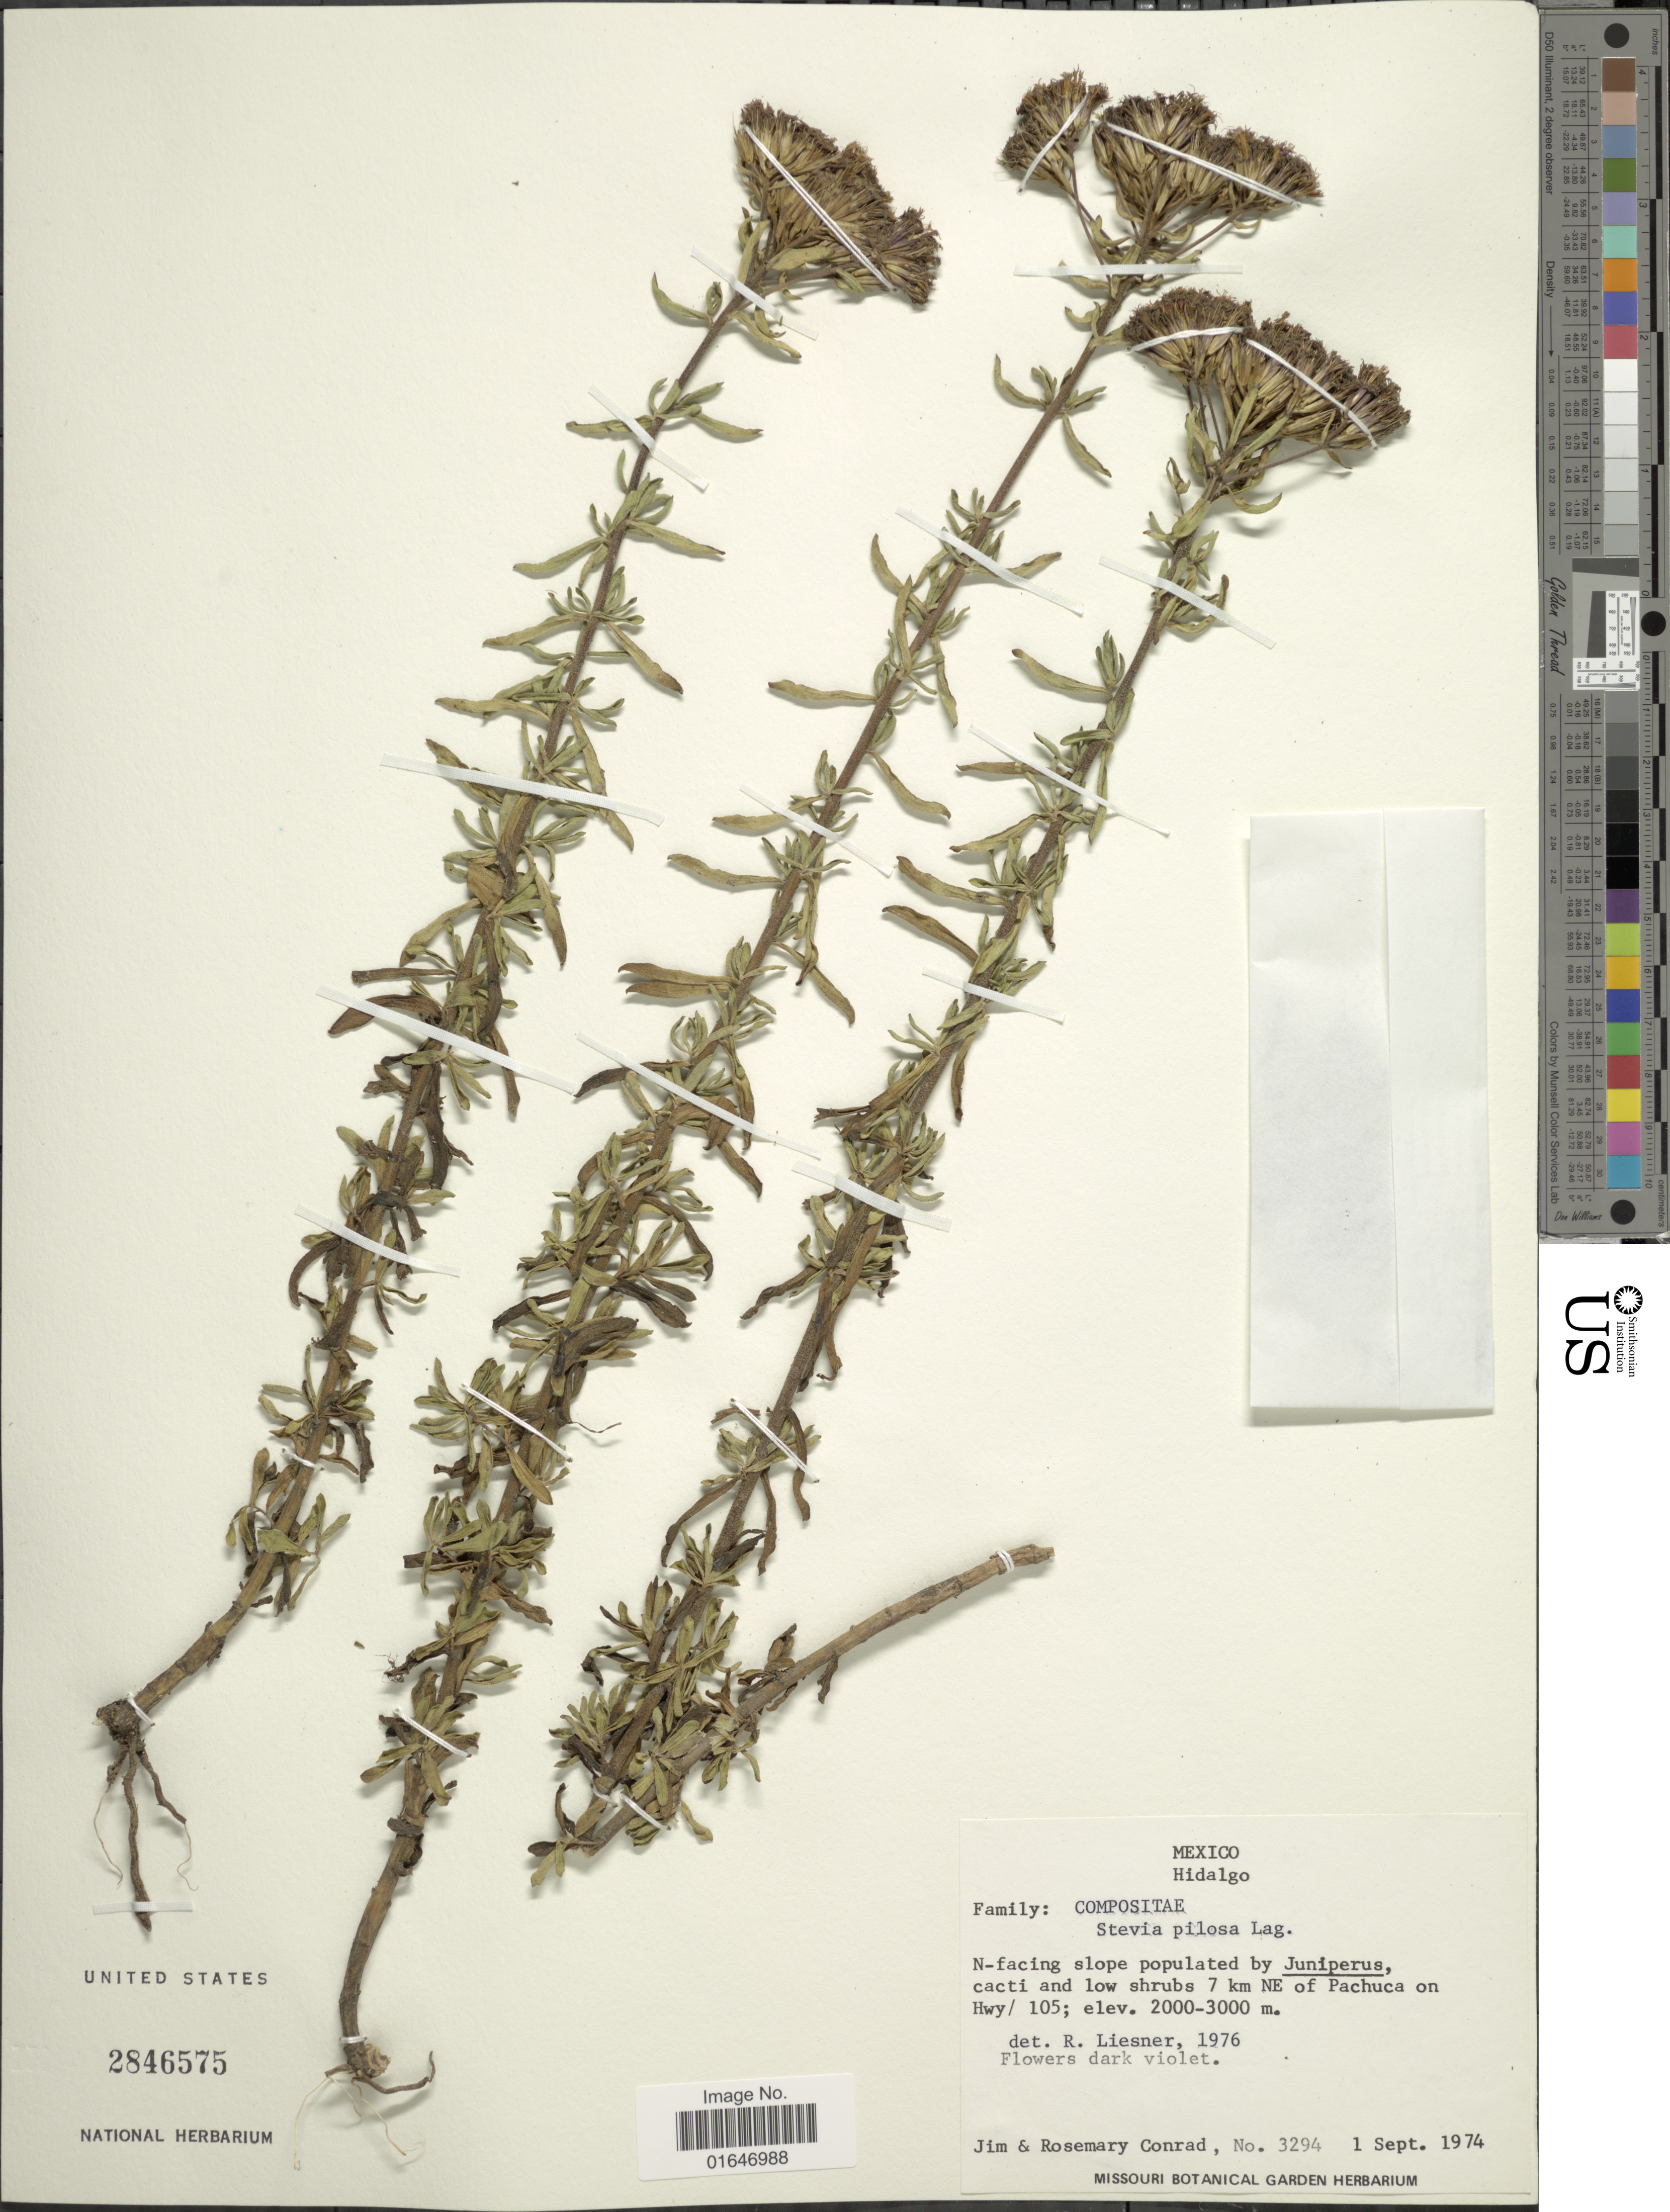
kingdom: Plantae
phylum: Tracheophyta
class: Magnoliopsida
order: Asterales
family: Asteraceae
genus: Stevia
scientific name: Stevia pilosa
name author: Lag.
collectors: J. Conrad & R. Conrad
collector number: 3294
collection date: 1974-09-01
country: Mexico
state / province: Hidalgo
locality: N-facing slope 7 km Ne of Pachuca on Hwy/105.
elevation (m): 2000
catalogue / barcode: US 2846575